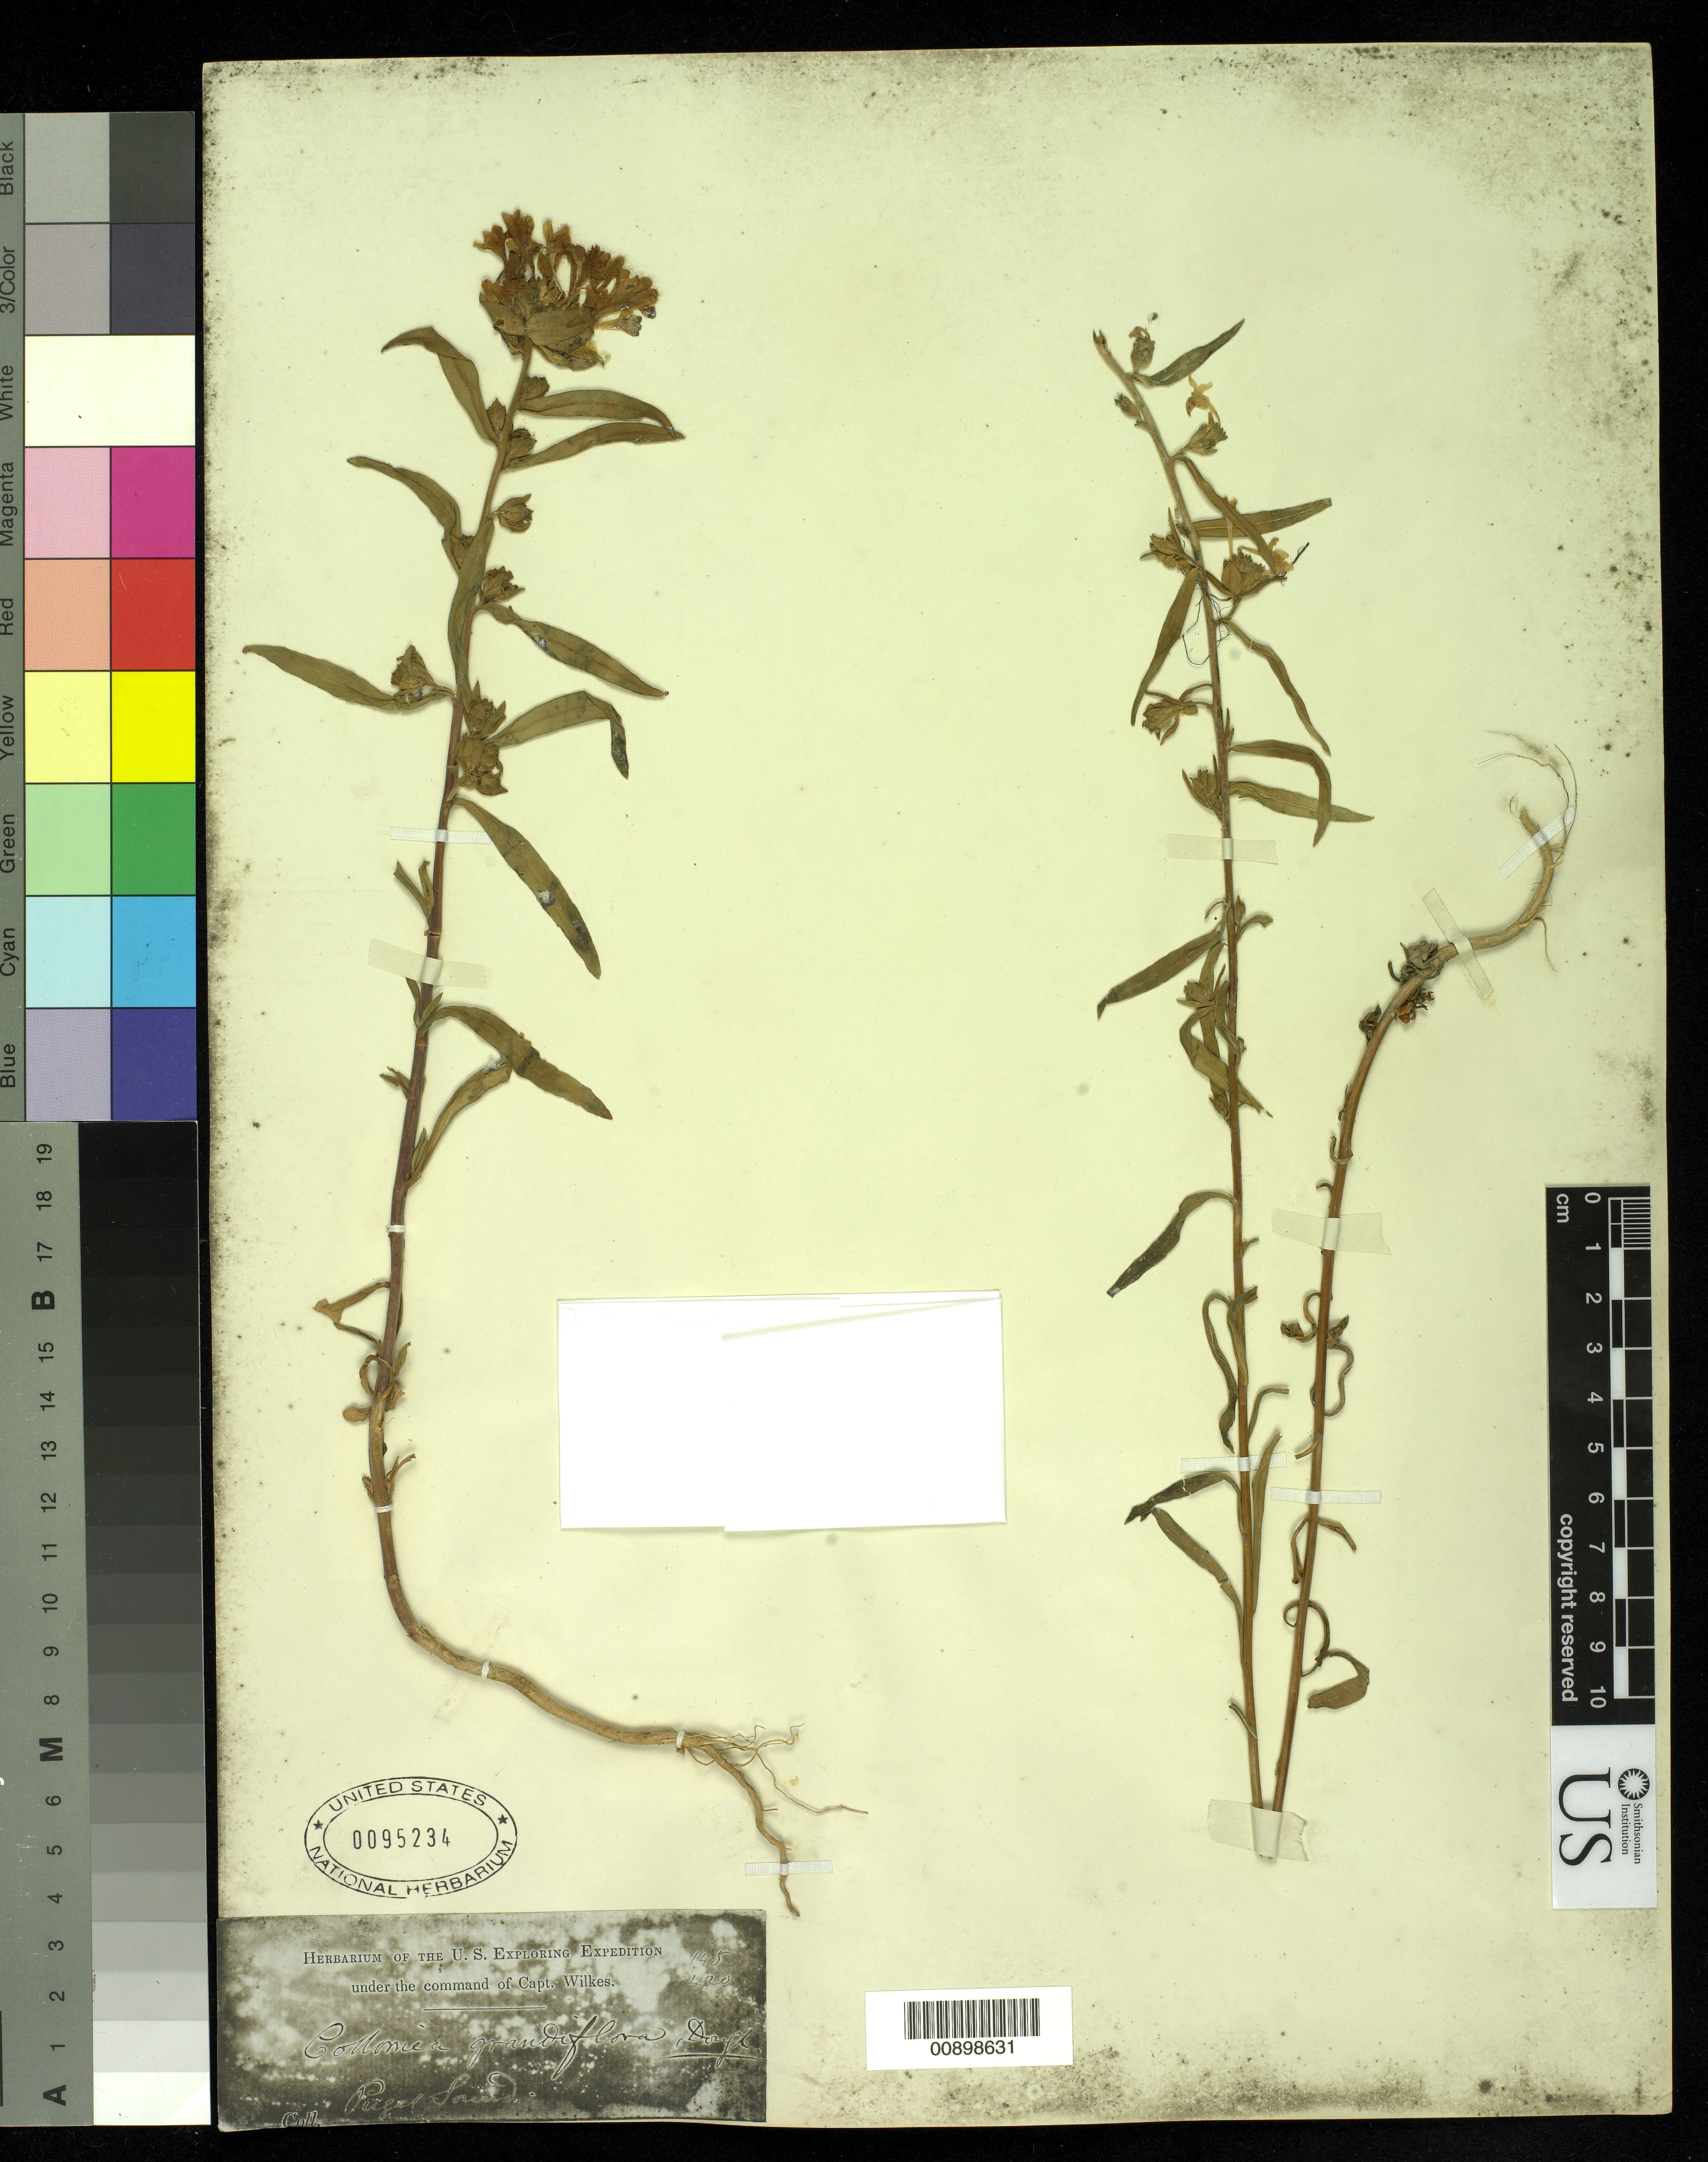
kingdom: Plantae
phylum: Tracheophyta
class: Magnoliopsida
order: Ericales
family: Polemoniaceae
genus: Collomia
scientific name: Collomia grandiflora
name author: Douglas ex Lindl.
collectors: Wilkes Explor. Exped.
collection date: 1838/1842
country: United States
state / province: Washington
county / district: King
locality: Puget Sound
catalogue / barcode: US 95234